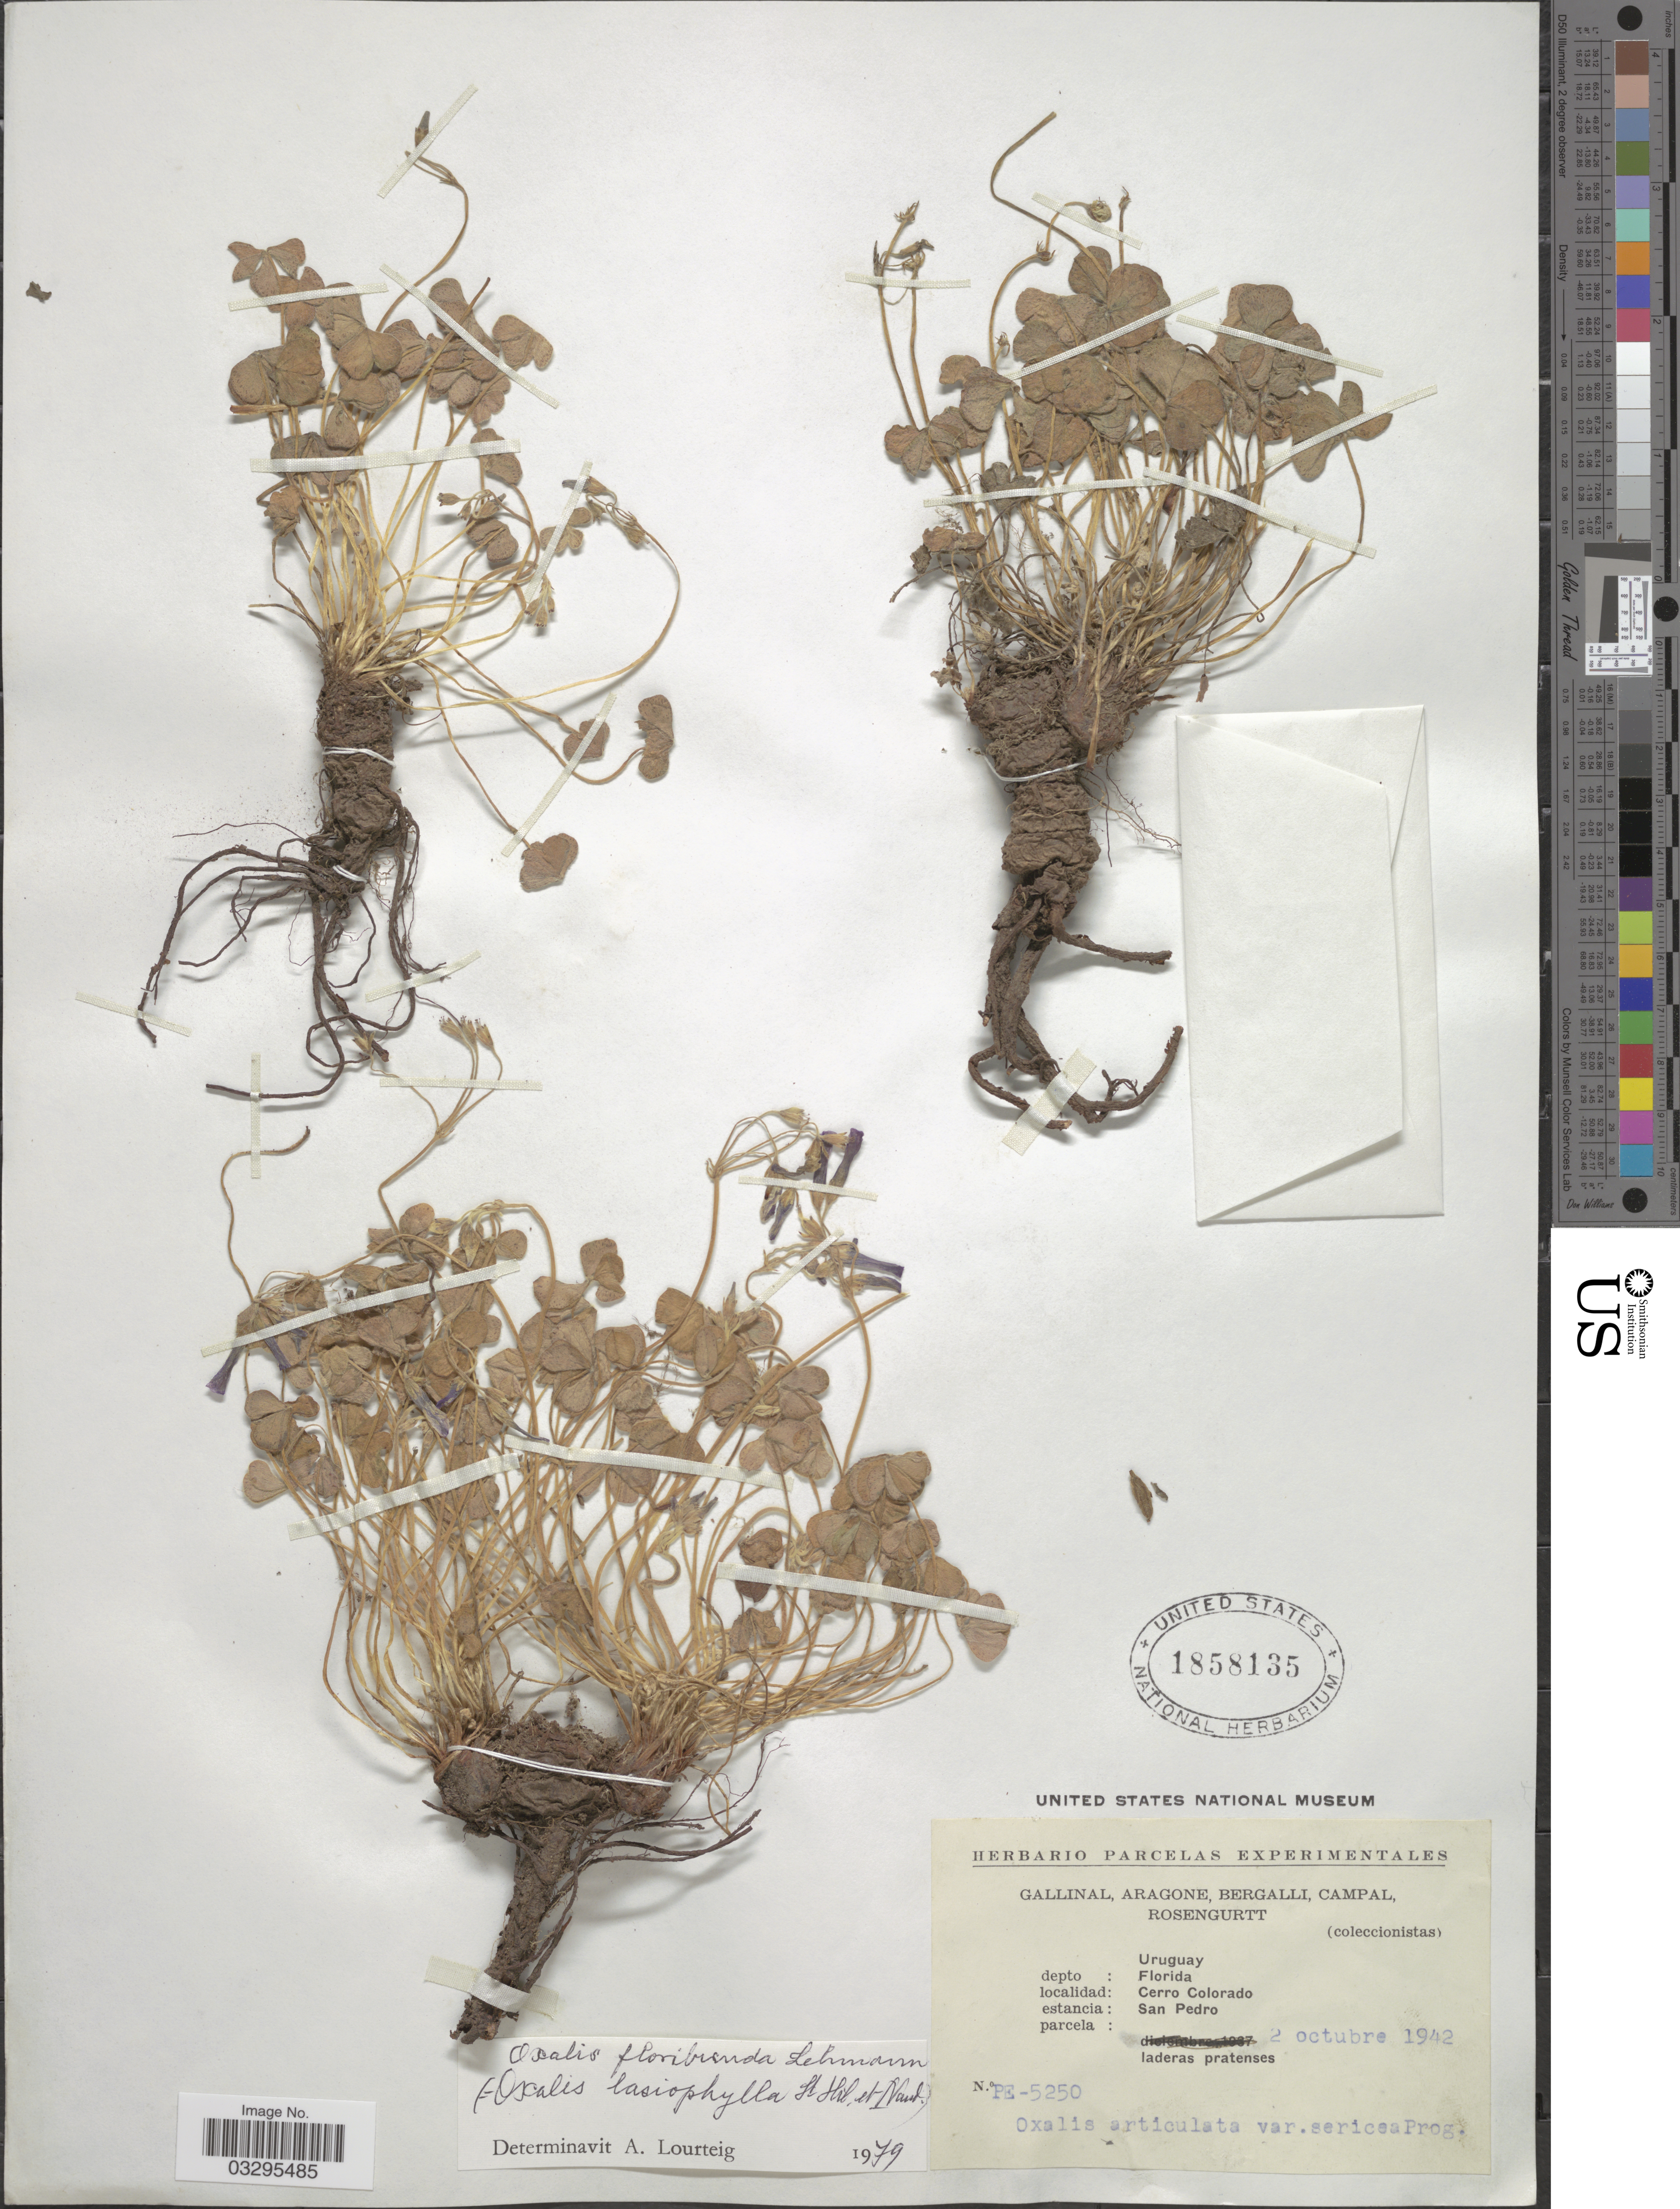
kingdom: Plantae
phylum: Tracheophyta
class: Magnoliopsida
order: Oxalidales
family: Oxalidaceae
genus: Oxalis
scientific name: Oxalis floribunda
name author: Lehm.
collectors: -. Gallinal, -- Aragone, -- Bergalli, -- Campal & Rosengurtt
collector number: PE-5250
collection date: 1942-10-02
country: Uruguay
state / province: Florida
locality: Depto: Florida. Cerro Colorado. estancia: San Pedro.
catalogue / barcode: US 1858135